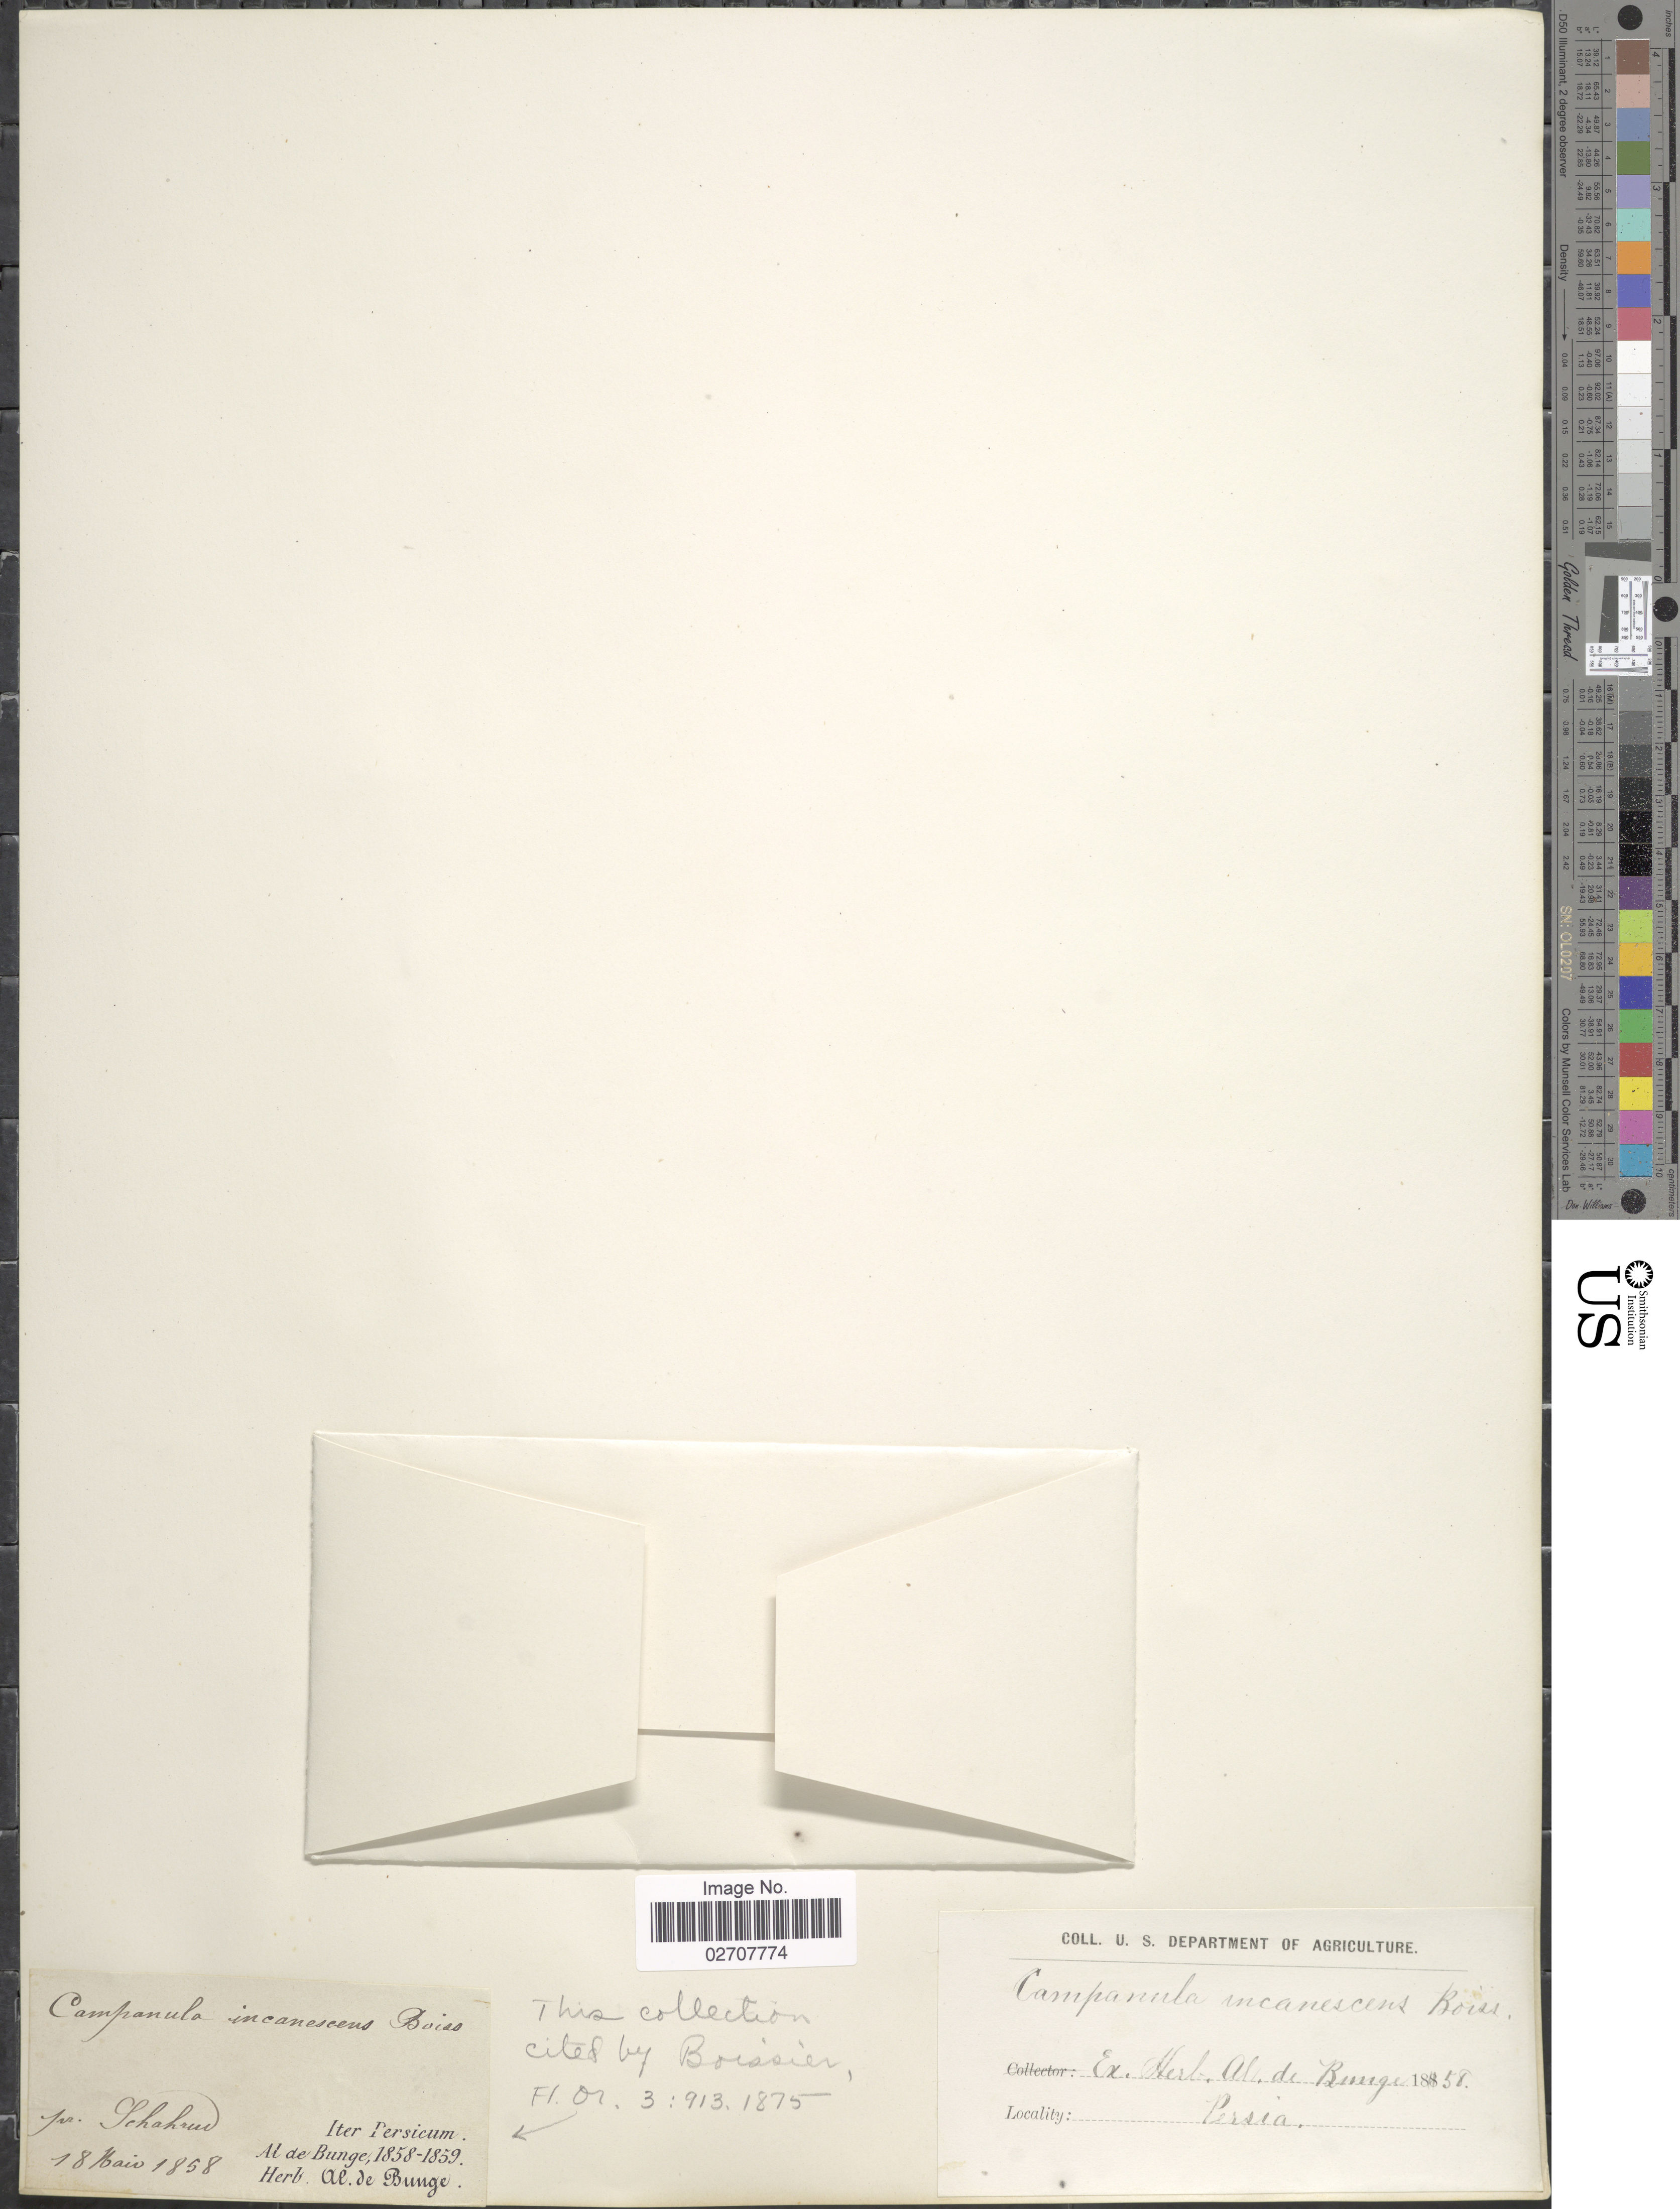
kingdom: Plantae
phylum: Tracheophyta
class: Magnoliopsida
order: Asterales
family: Campanulaceae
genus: Campanula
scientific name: Campanula incanescens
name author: Boiss.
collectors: A. de Bunge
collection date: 1858-05-18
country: Iran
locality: Persicum. Pr. Schahrui [interpreted]